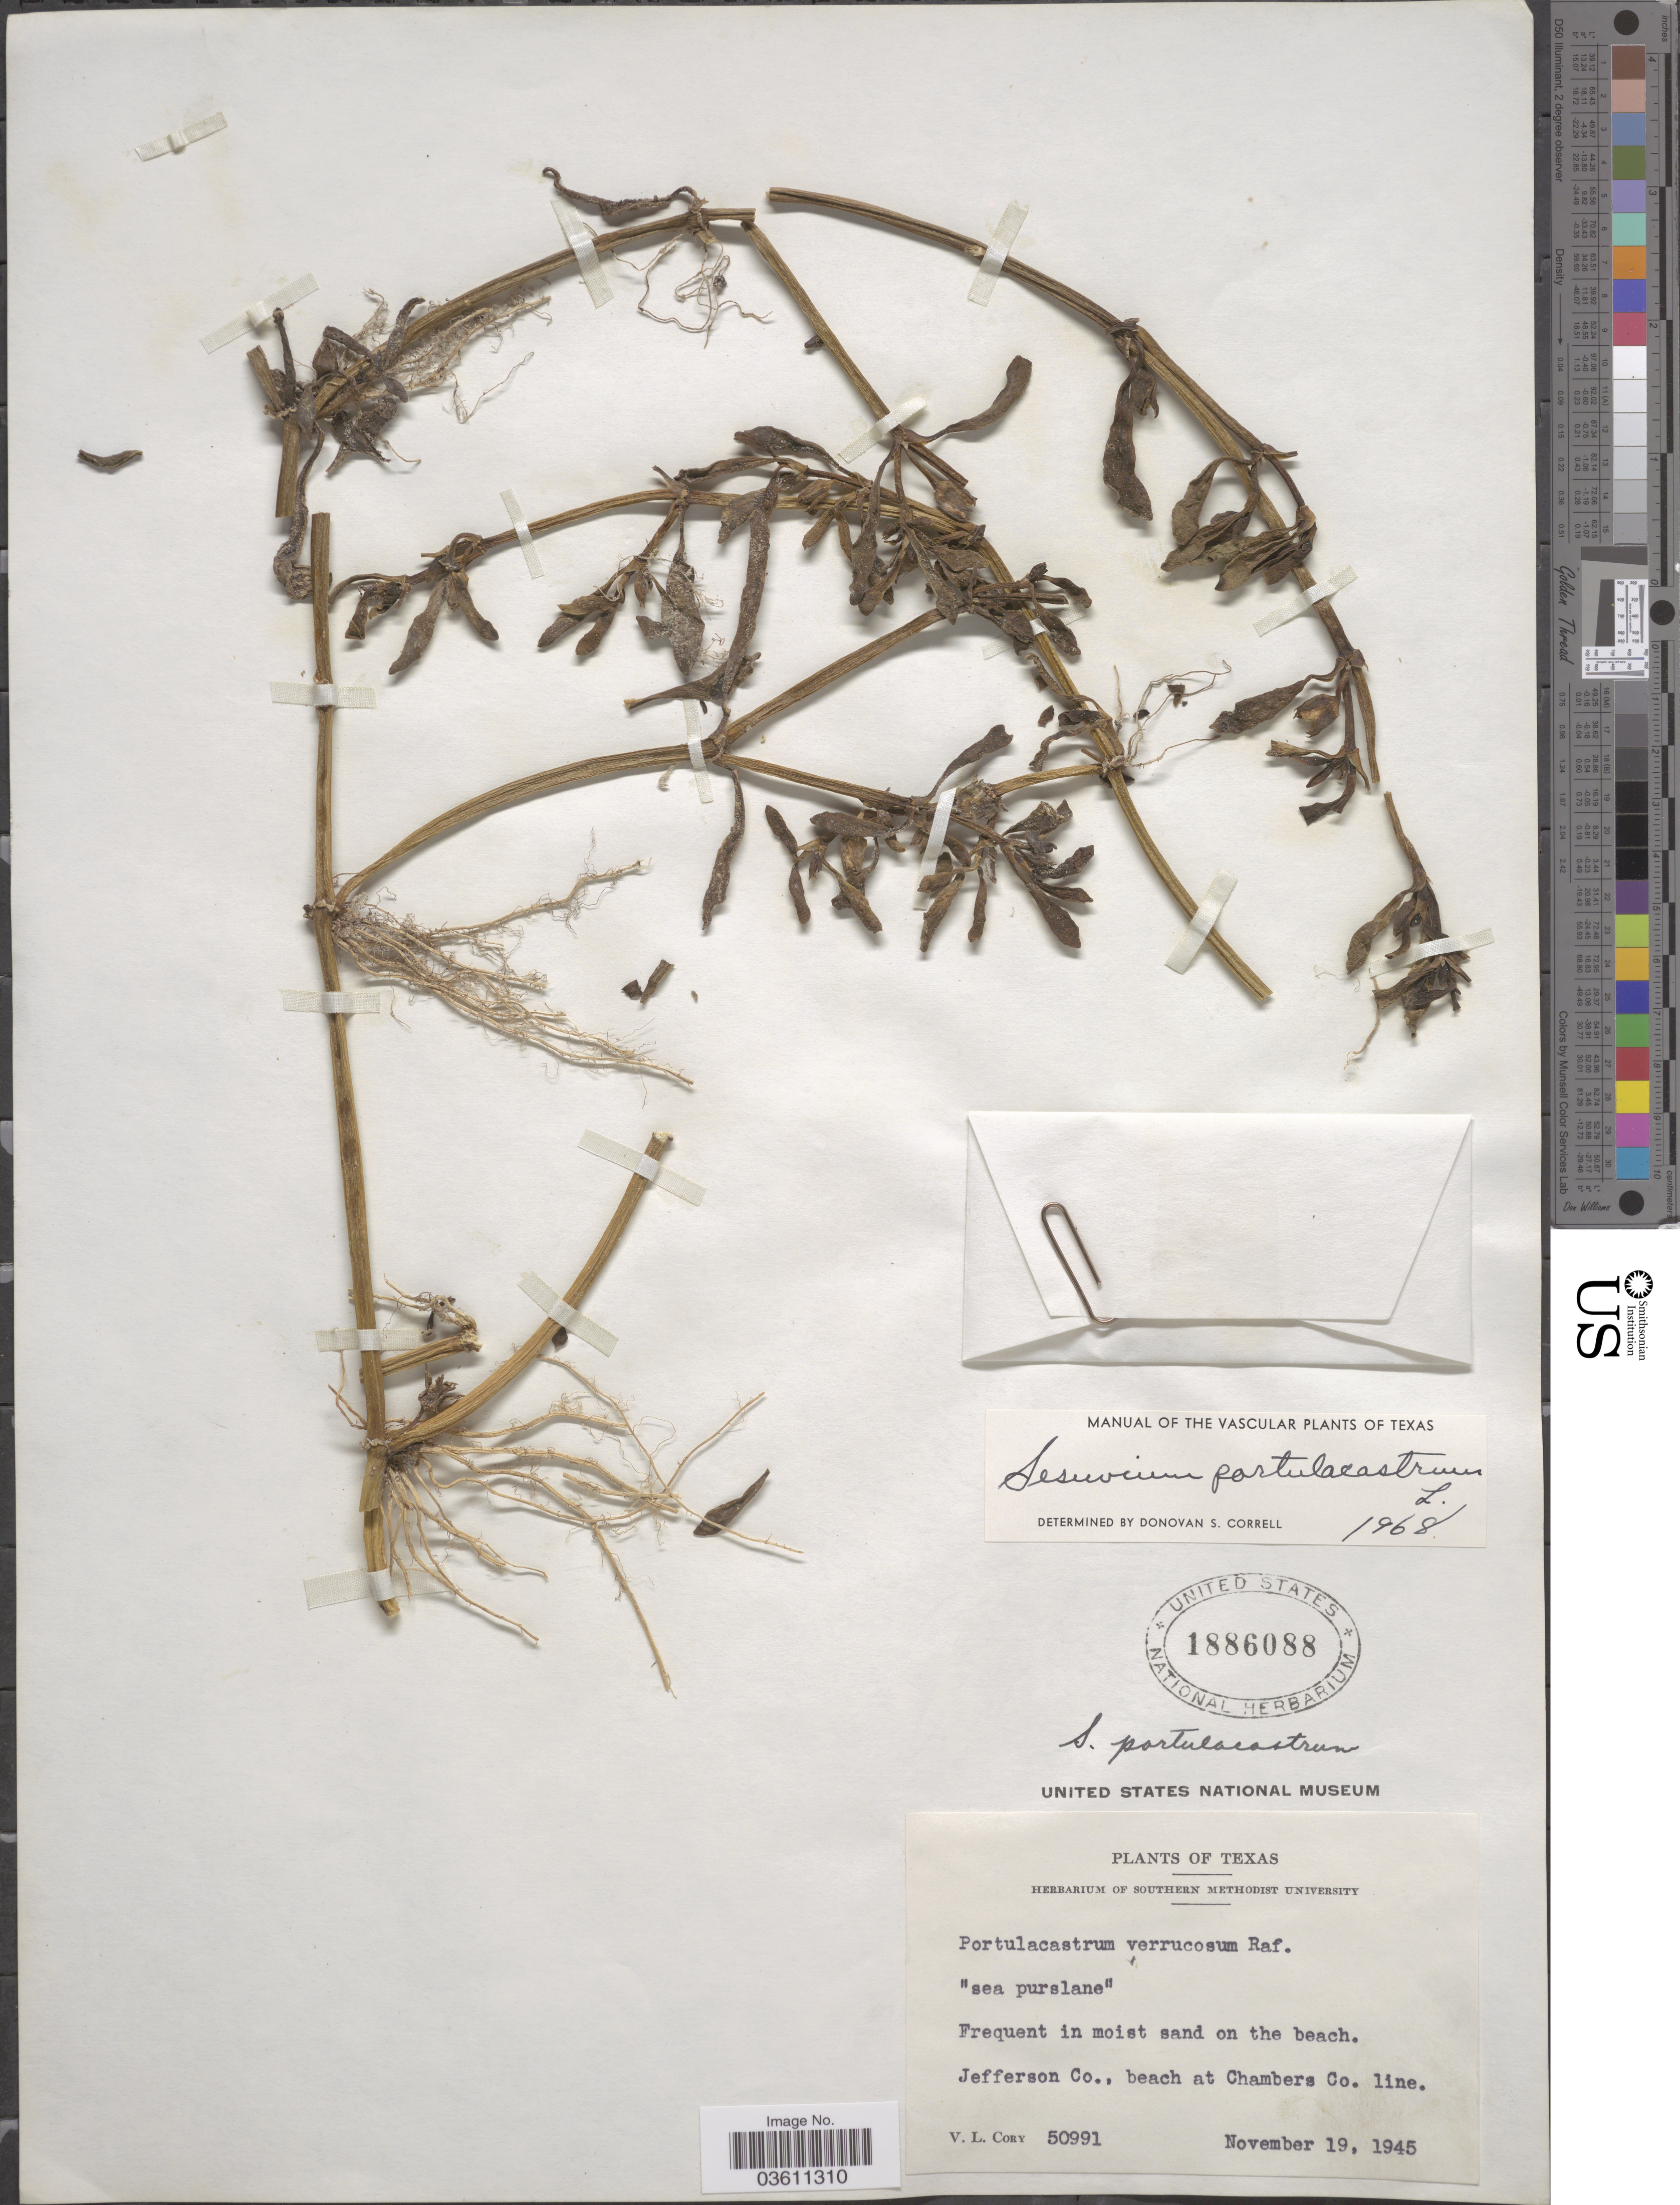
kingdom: Plantae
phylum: Tracheophyta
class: Magnoliopsida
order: Caryophyllales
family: Aizoaceae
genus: Sesuvium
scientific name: Sesuvium portulacastrum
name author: (L.) L.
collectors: V. Cory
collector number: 50991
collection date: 1945-11-19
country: United States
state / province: Texas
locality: Jefferson Co., beach at Chambers Co.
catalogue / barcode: US 1886088